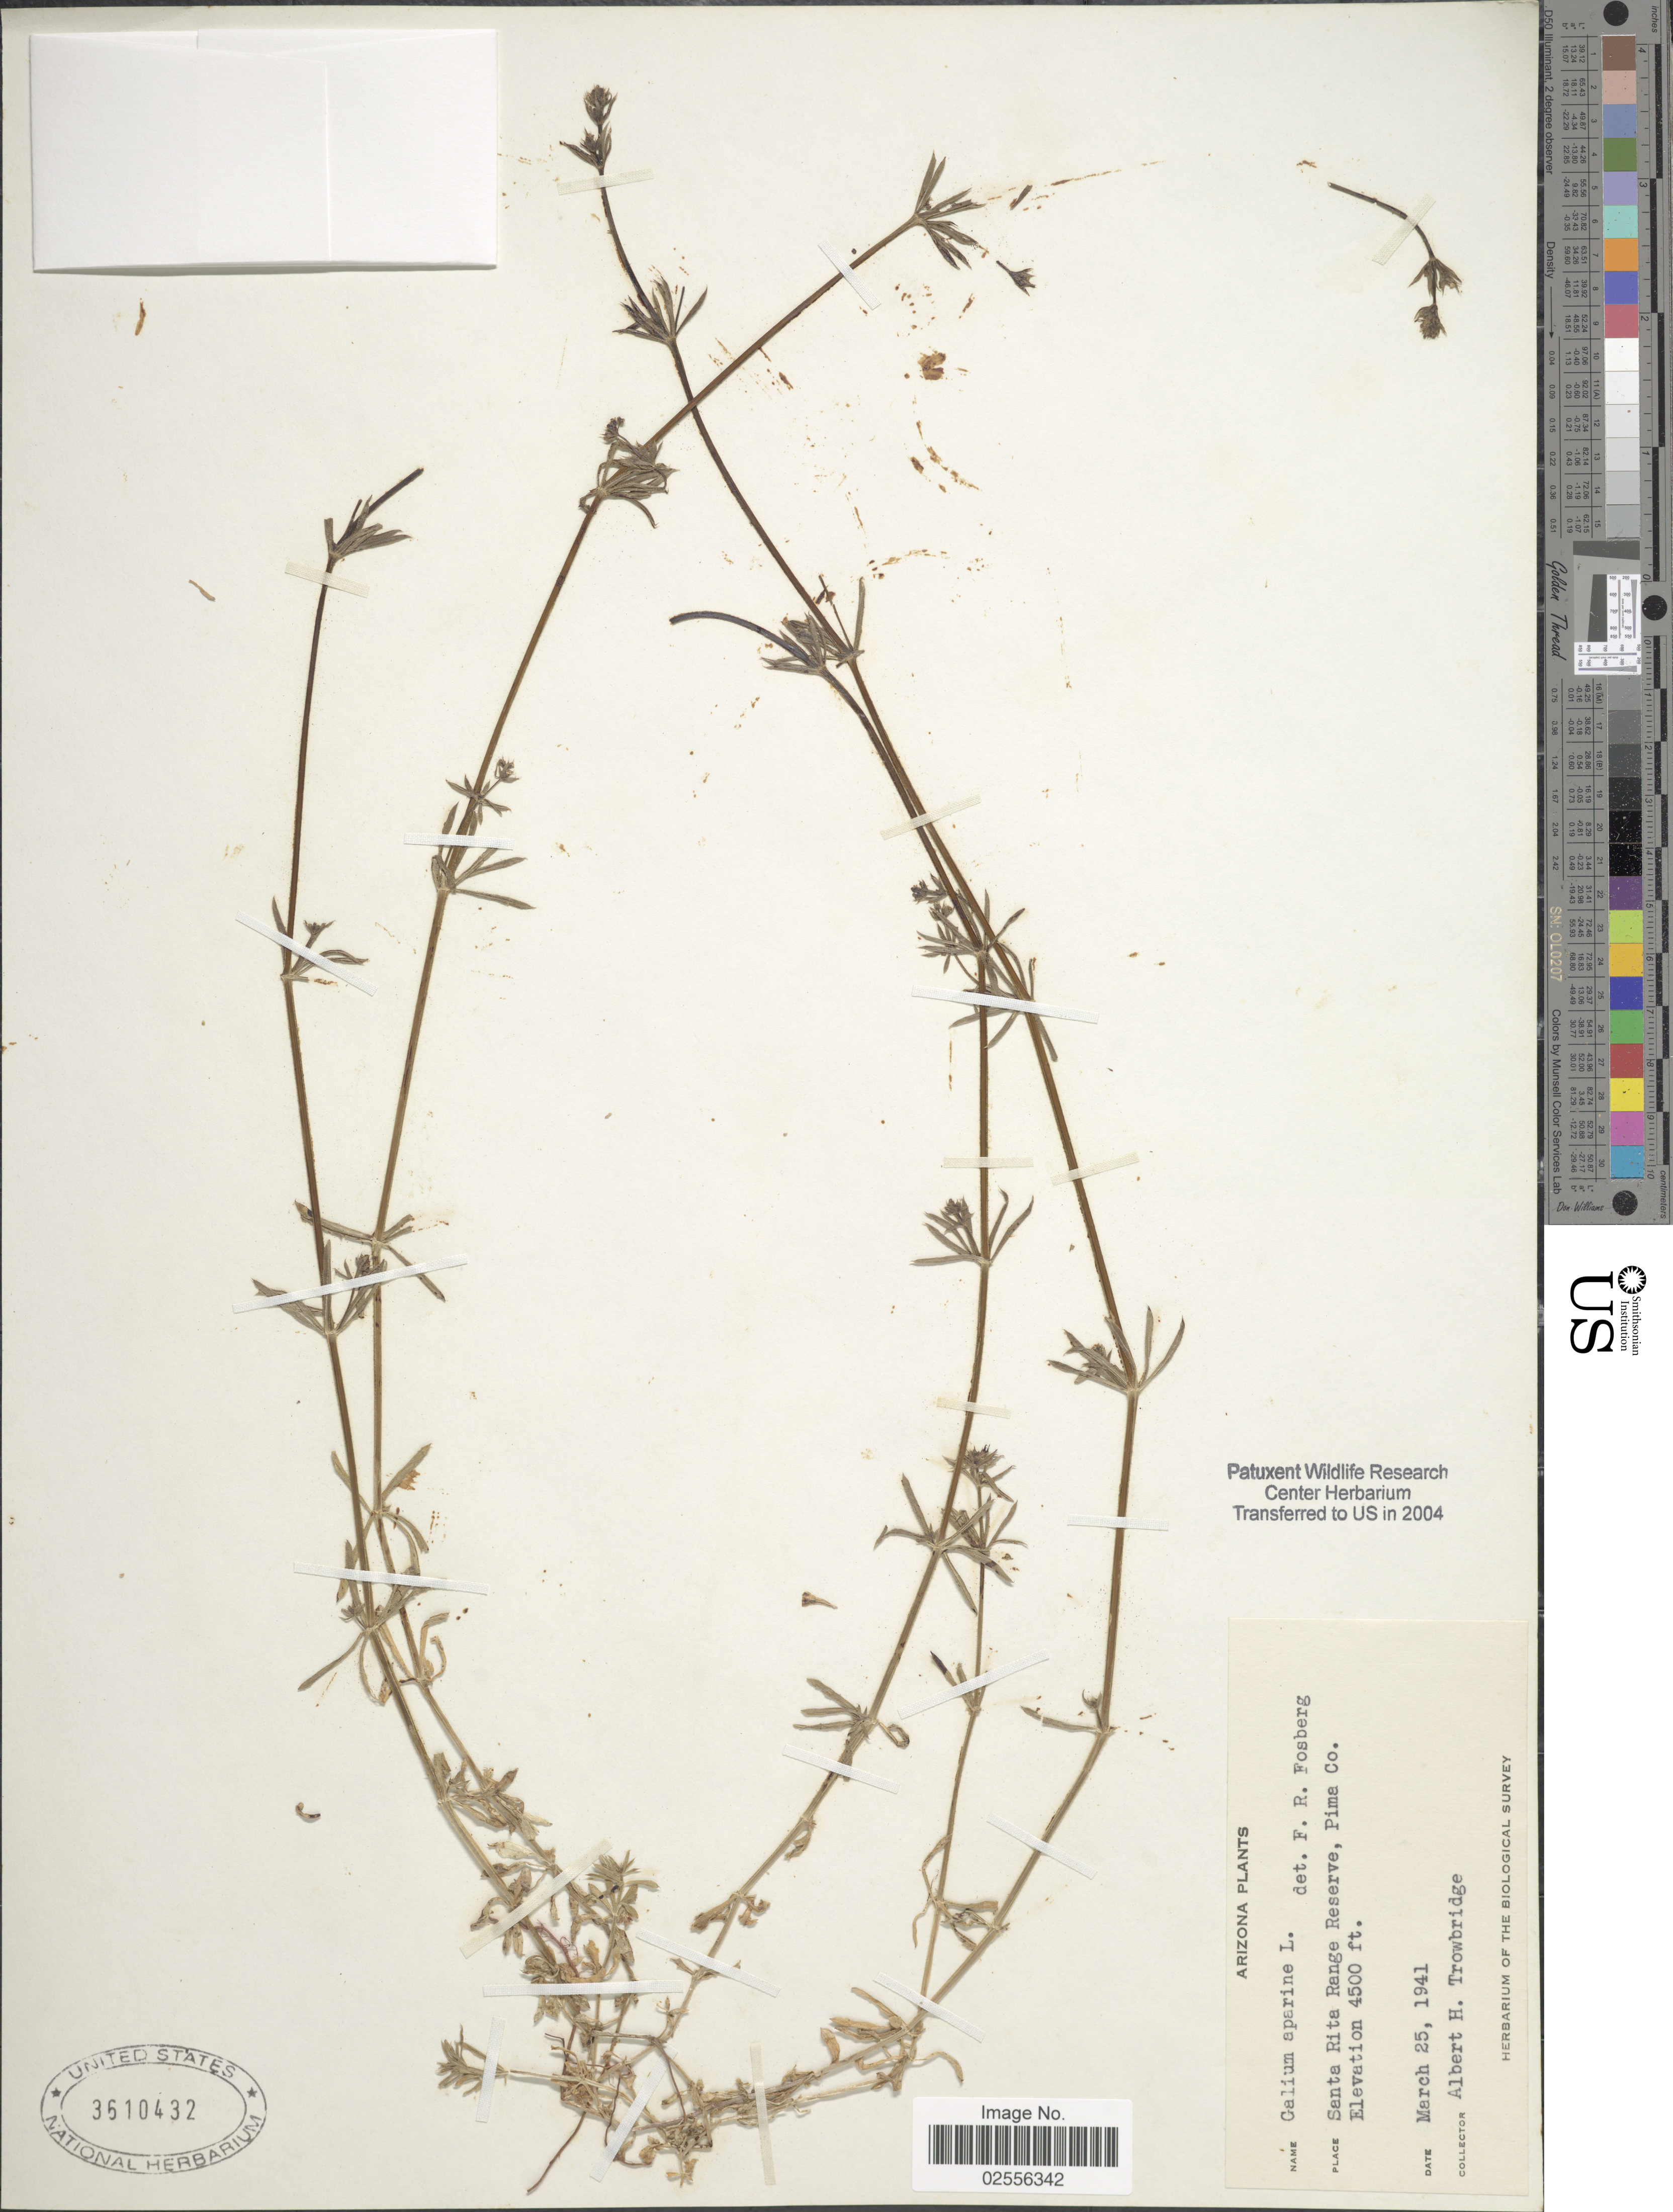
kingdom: Plantae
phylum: Tracheophyta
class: Magnoliopsida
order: Gentianales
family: Rubiaceae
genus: Galium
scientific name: Galium aparine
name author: L.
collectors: A. H. Trowbridge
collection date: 1941-03-25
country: United States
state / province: Arizona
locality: Santa Rita Range Reserve, Pima Co.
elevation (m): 1372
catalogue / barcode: US 3610432